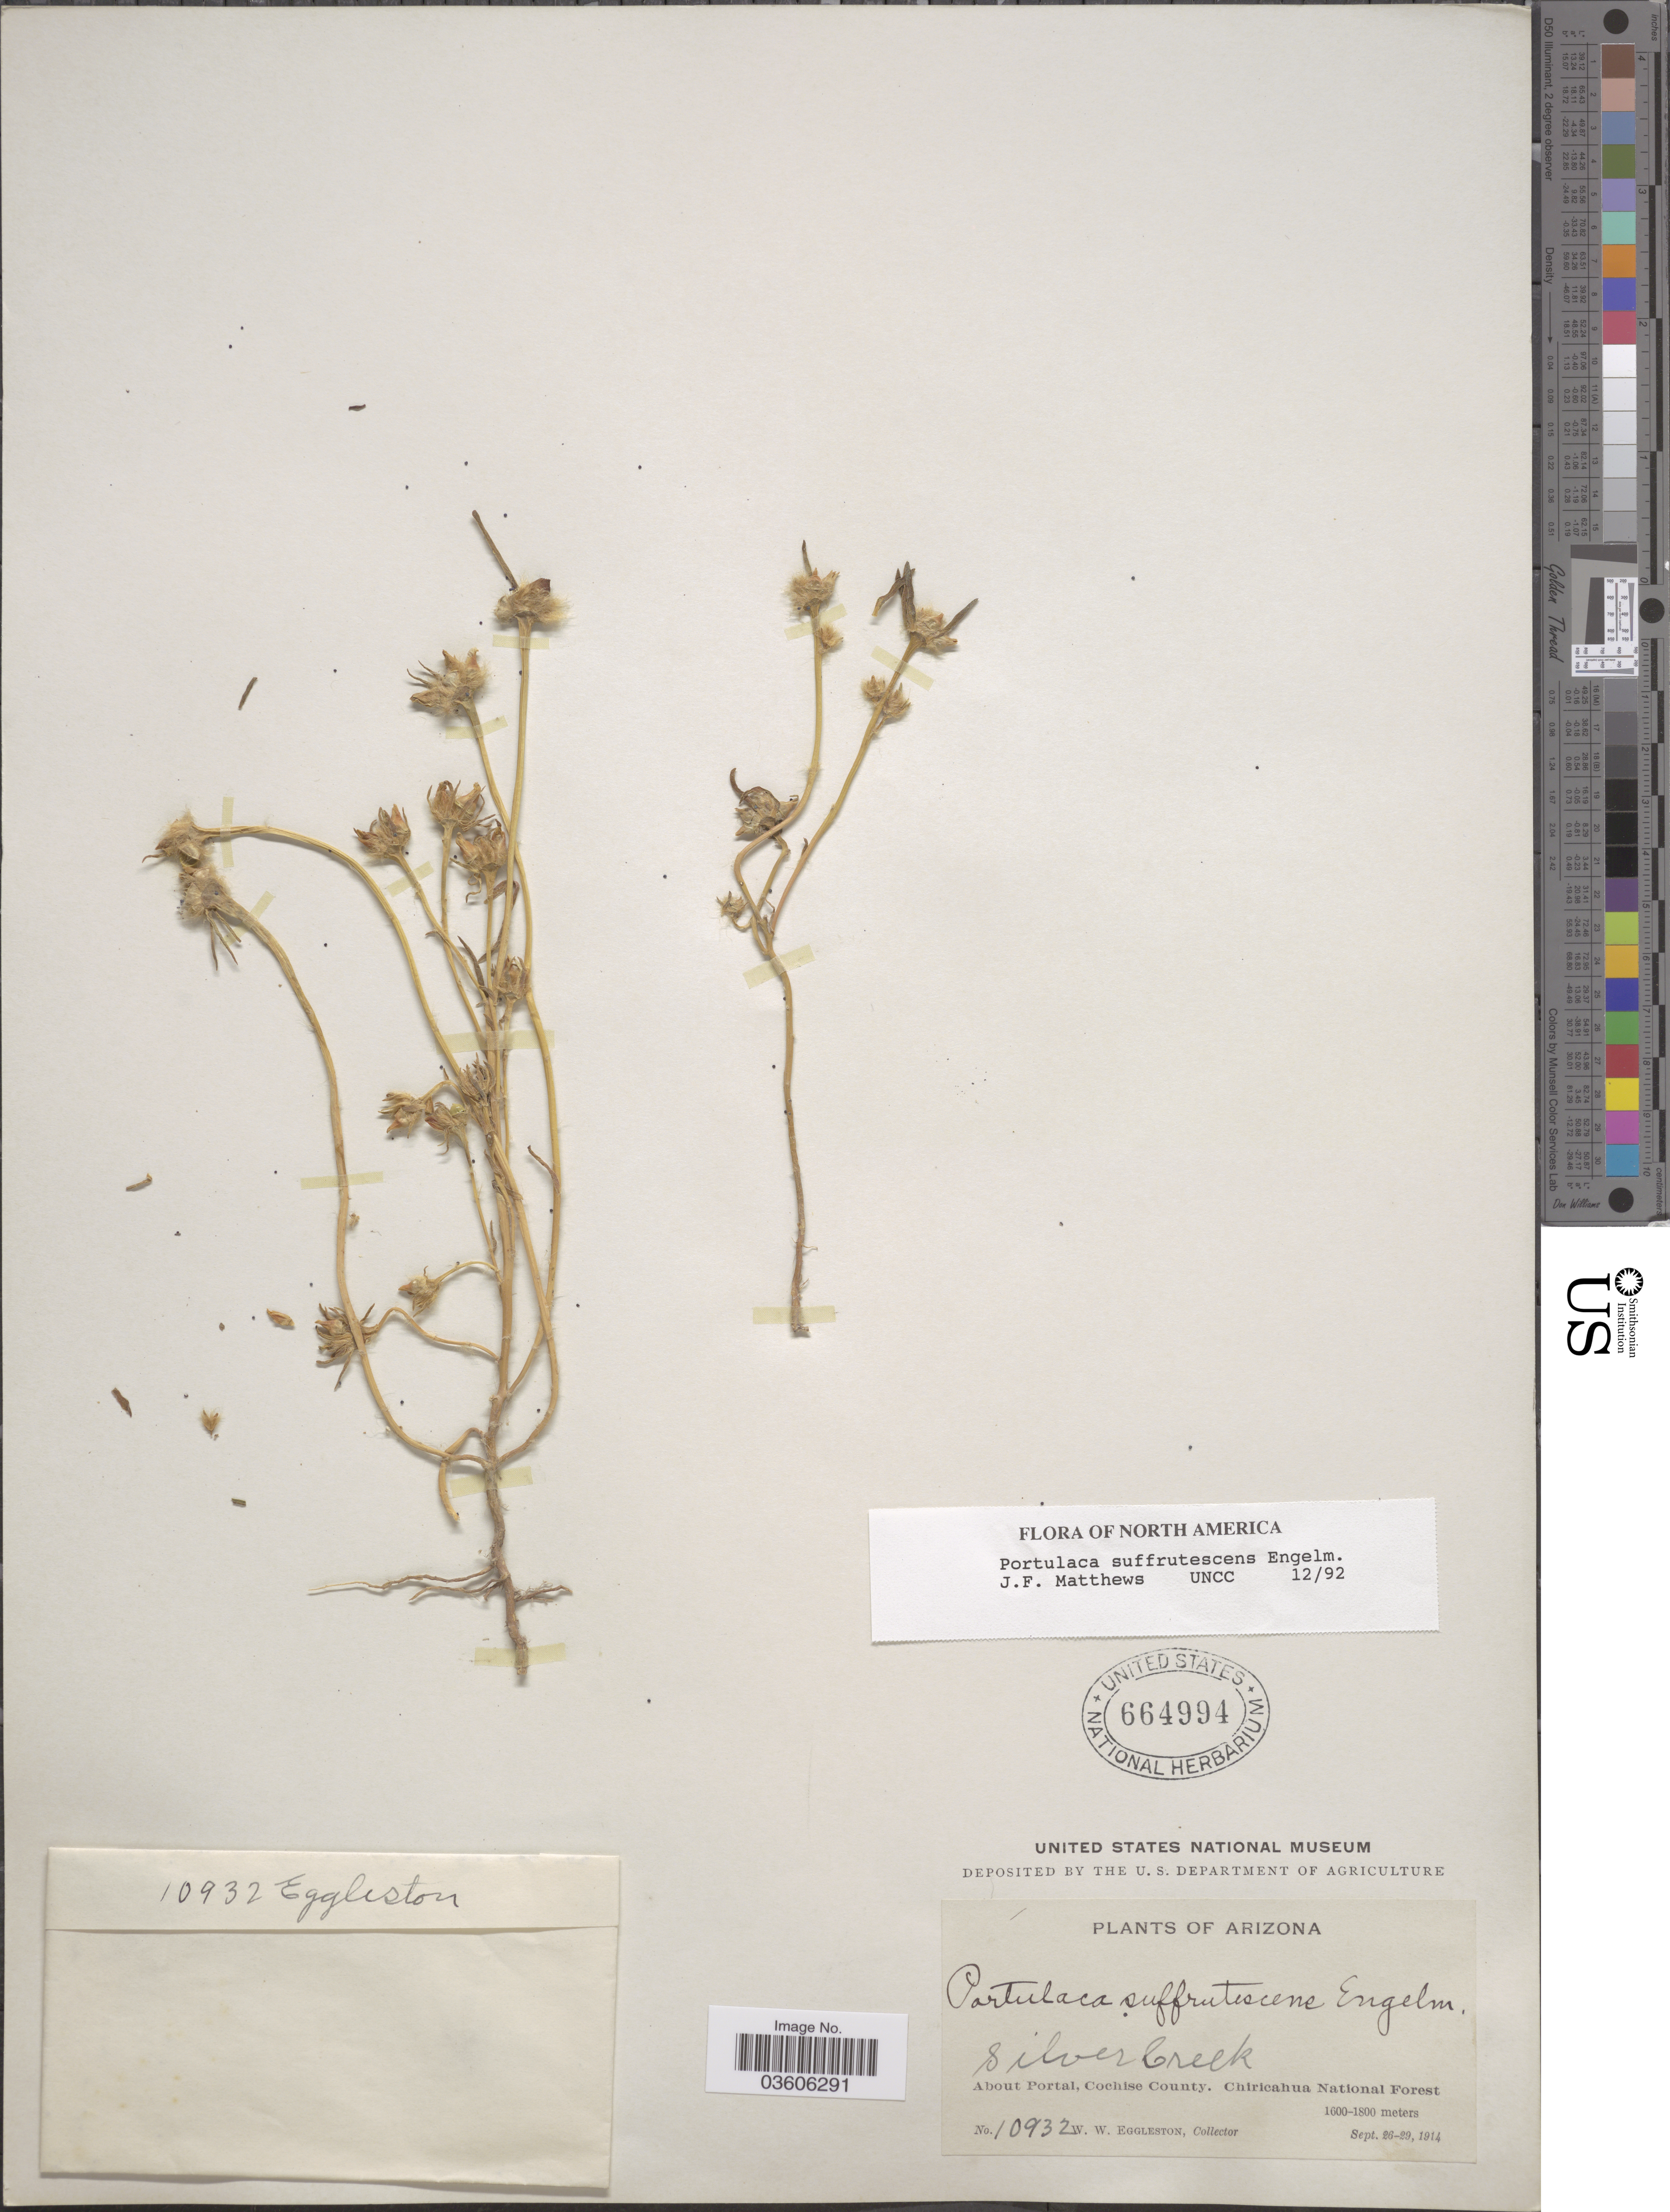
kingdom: Plantae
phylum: Tracheophyta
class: Magnoliopsida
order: Caryophyllales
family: Portulacaceae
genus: Portulaca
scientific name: Portulaca suffrutescens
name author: Engelm.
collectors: W. W. Eggleston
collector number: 10932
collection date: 1914-09-26/1914-09-29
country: United States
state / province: Arizona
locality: Silver Creek. About Portal, Cochise County. Chiricahua National Forest.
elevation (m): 1600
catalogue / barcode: US 664994